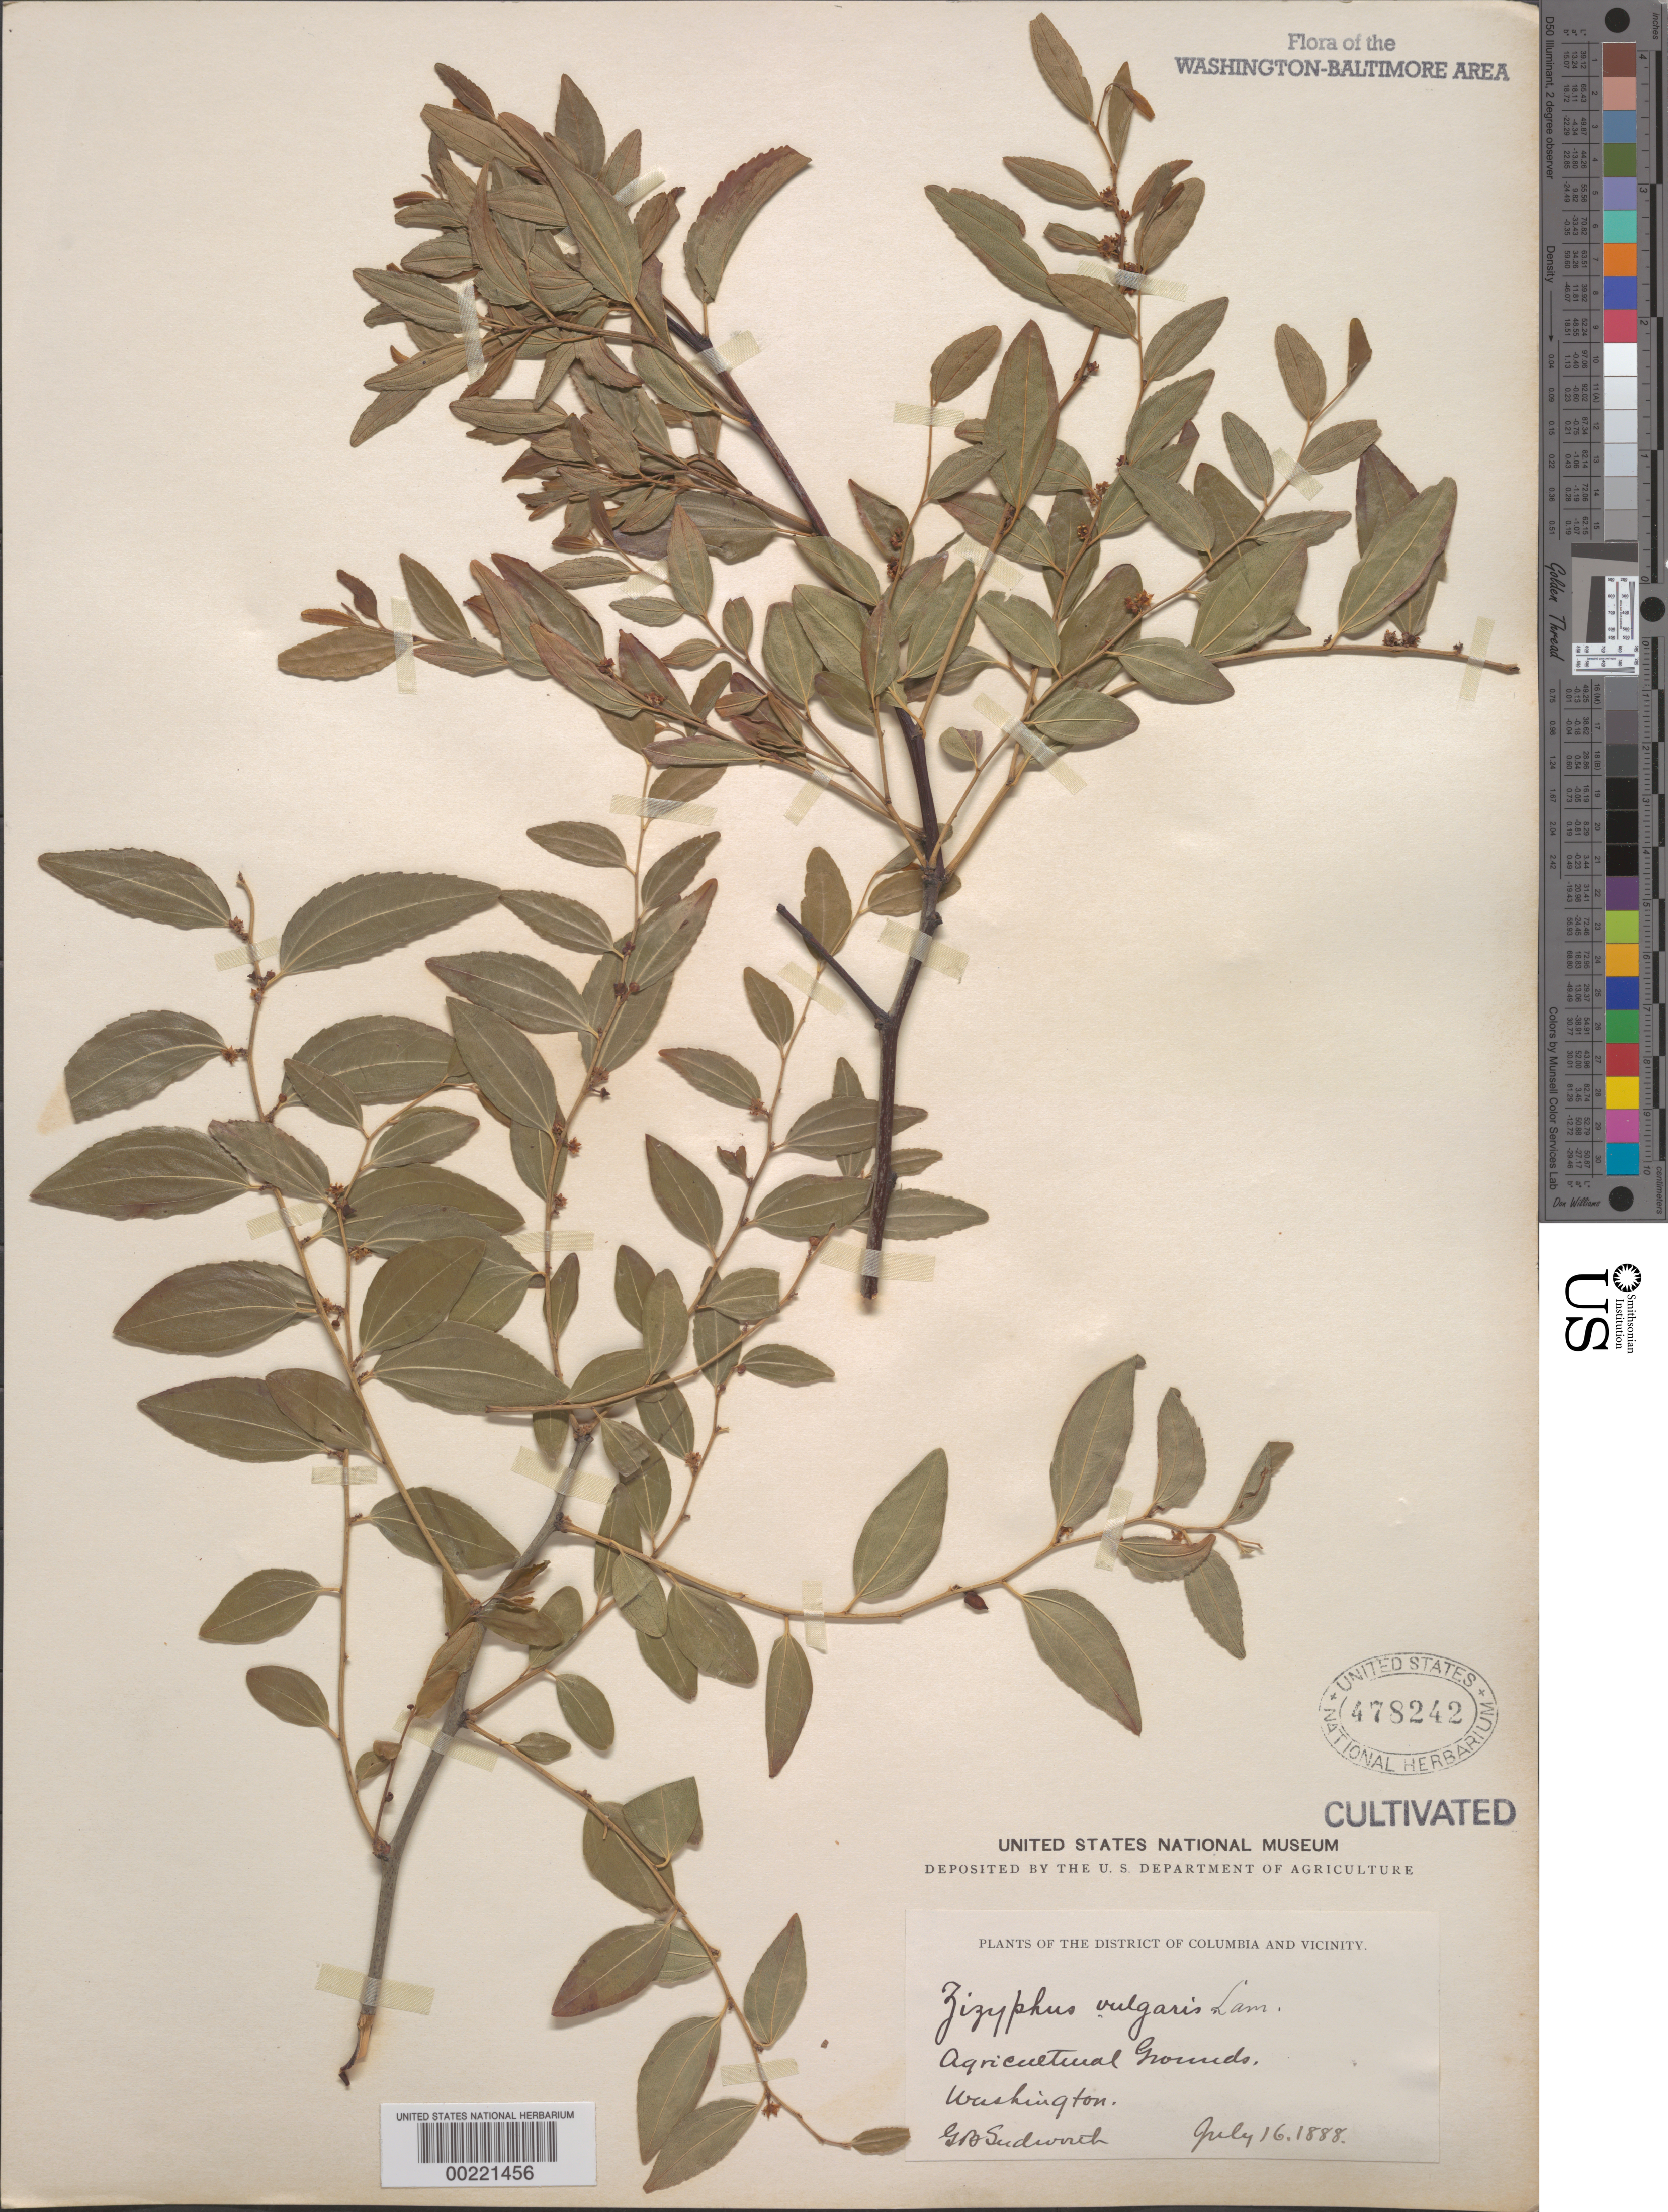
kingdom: Plantae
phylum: Tracheophyta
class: Magnoliopsida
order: Rosales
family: Rhamnaceae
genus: Ziziphus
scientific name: Ziziphus vulgaris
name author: Lam.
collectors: G. B. Sudworth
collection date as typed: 16 Jul 1888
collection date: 1888-07-16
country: United States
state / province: District of Columbia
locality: Department of Agriculture grounds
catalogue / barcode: US 478242